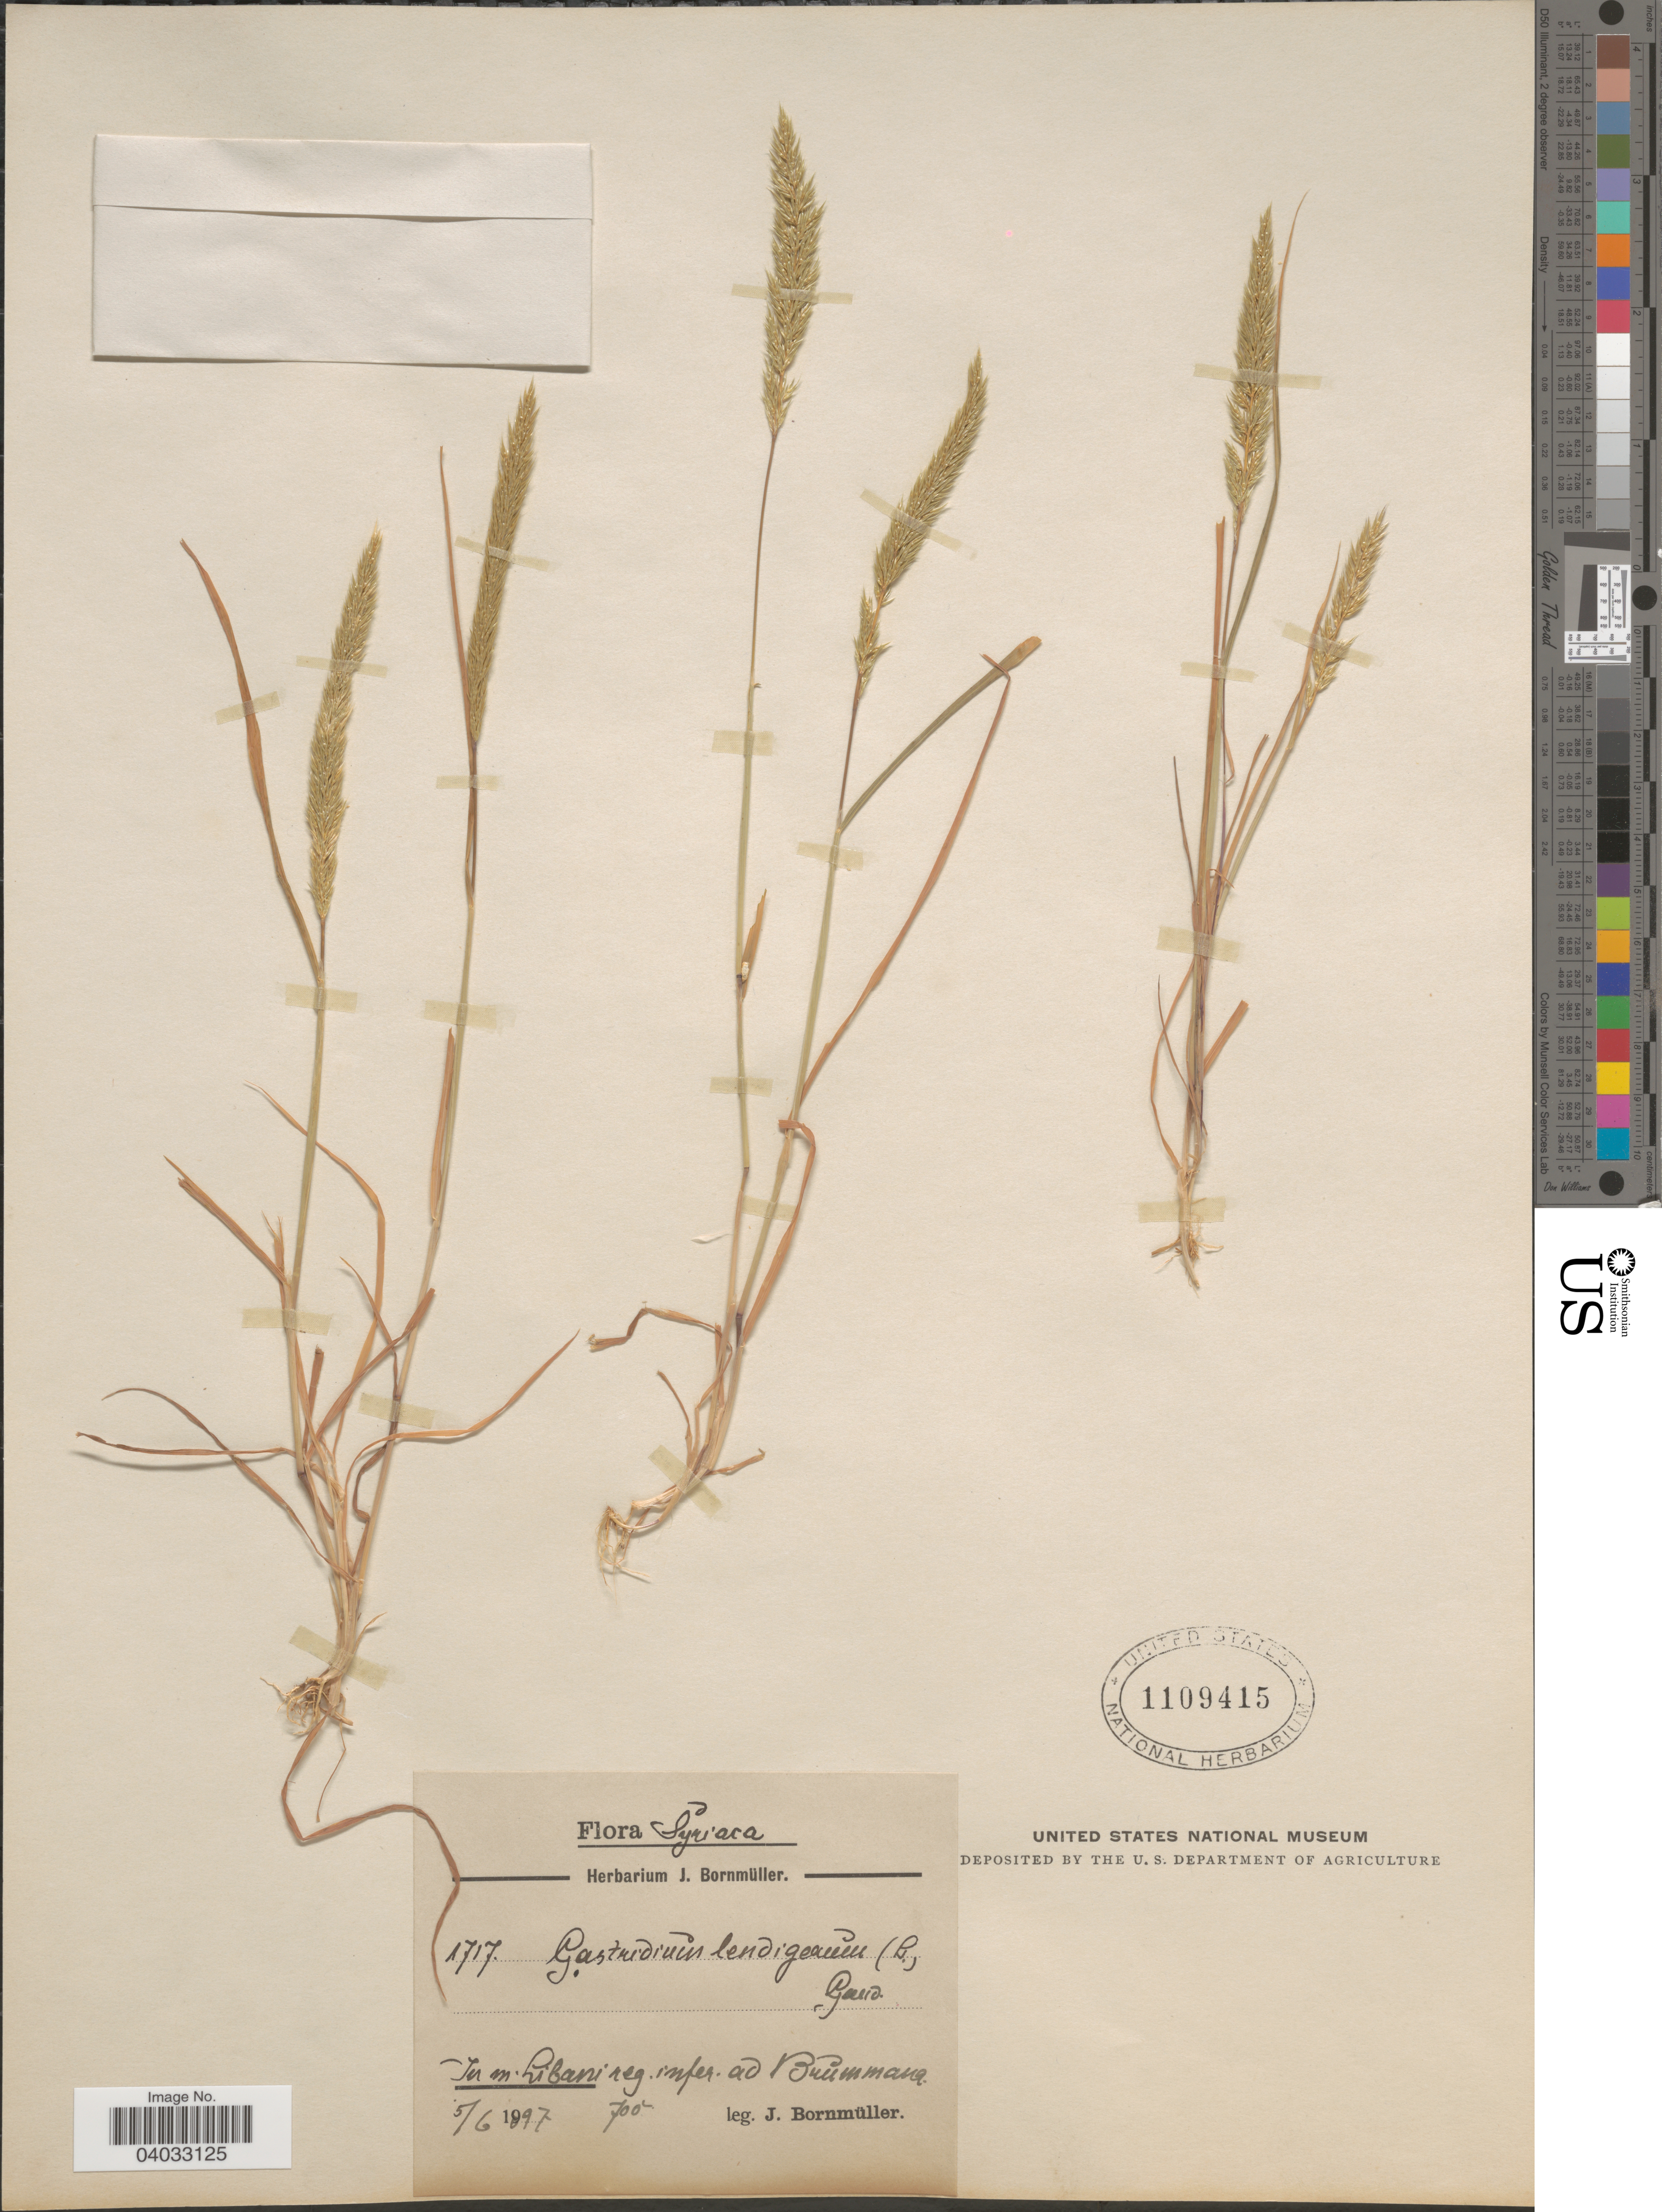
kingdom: Plantae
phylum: Tracheophyta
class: Liliopsida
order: Poales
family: Poaceae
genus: Gastridium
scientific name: Gastridium ventricosum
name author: (Gouan) Schinz & Thell.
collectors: J. Bornmüller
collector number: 1717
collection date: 1897-06-05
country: Syria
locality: Syriaca. In m. Libani reg. infer. ad Brůmmana.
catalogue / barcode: US 1109415